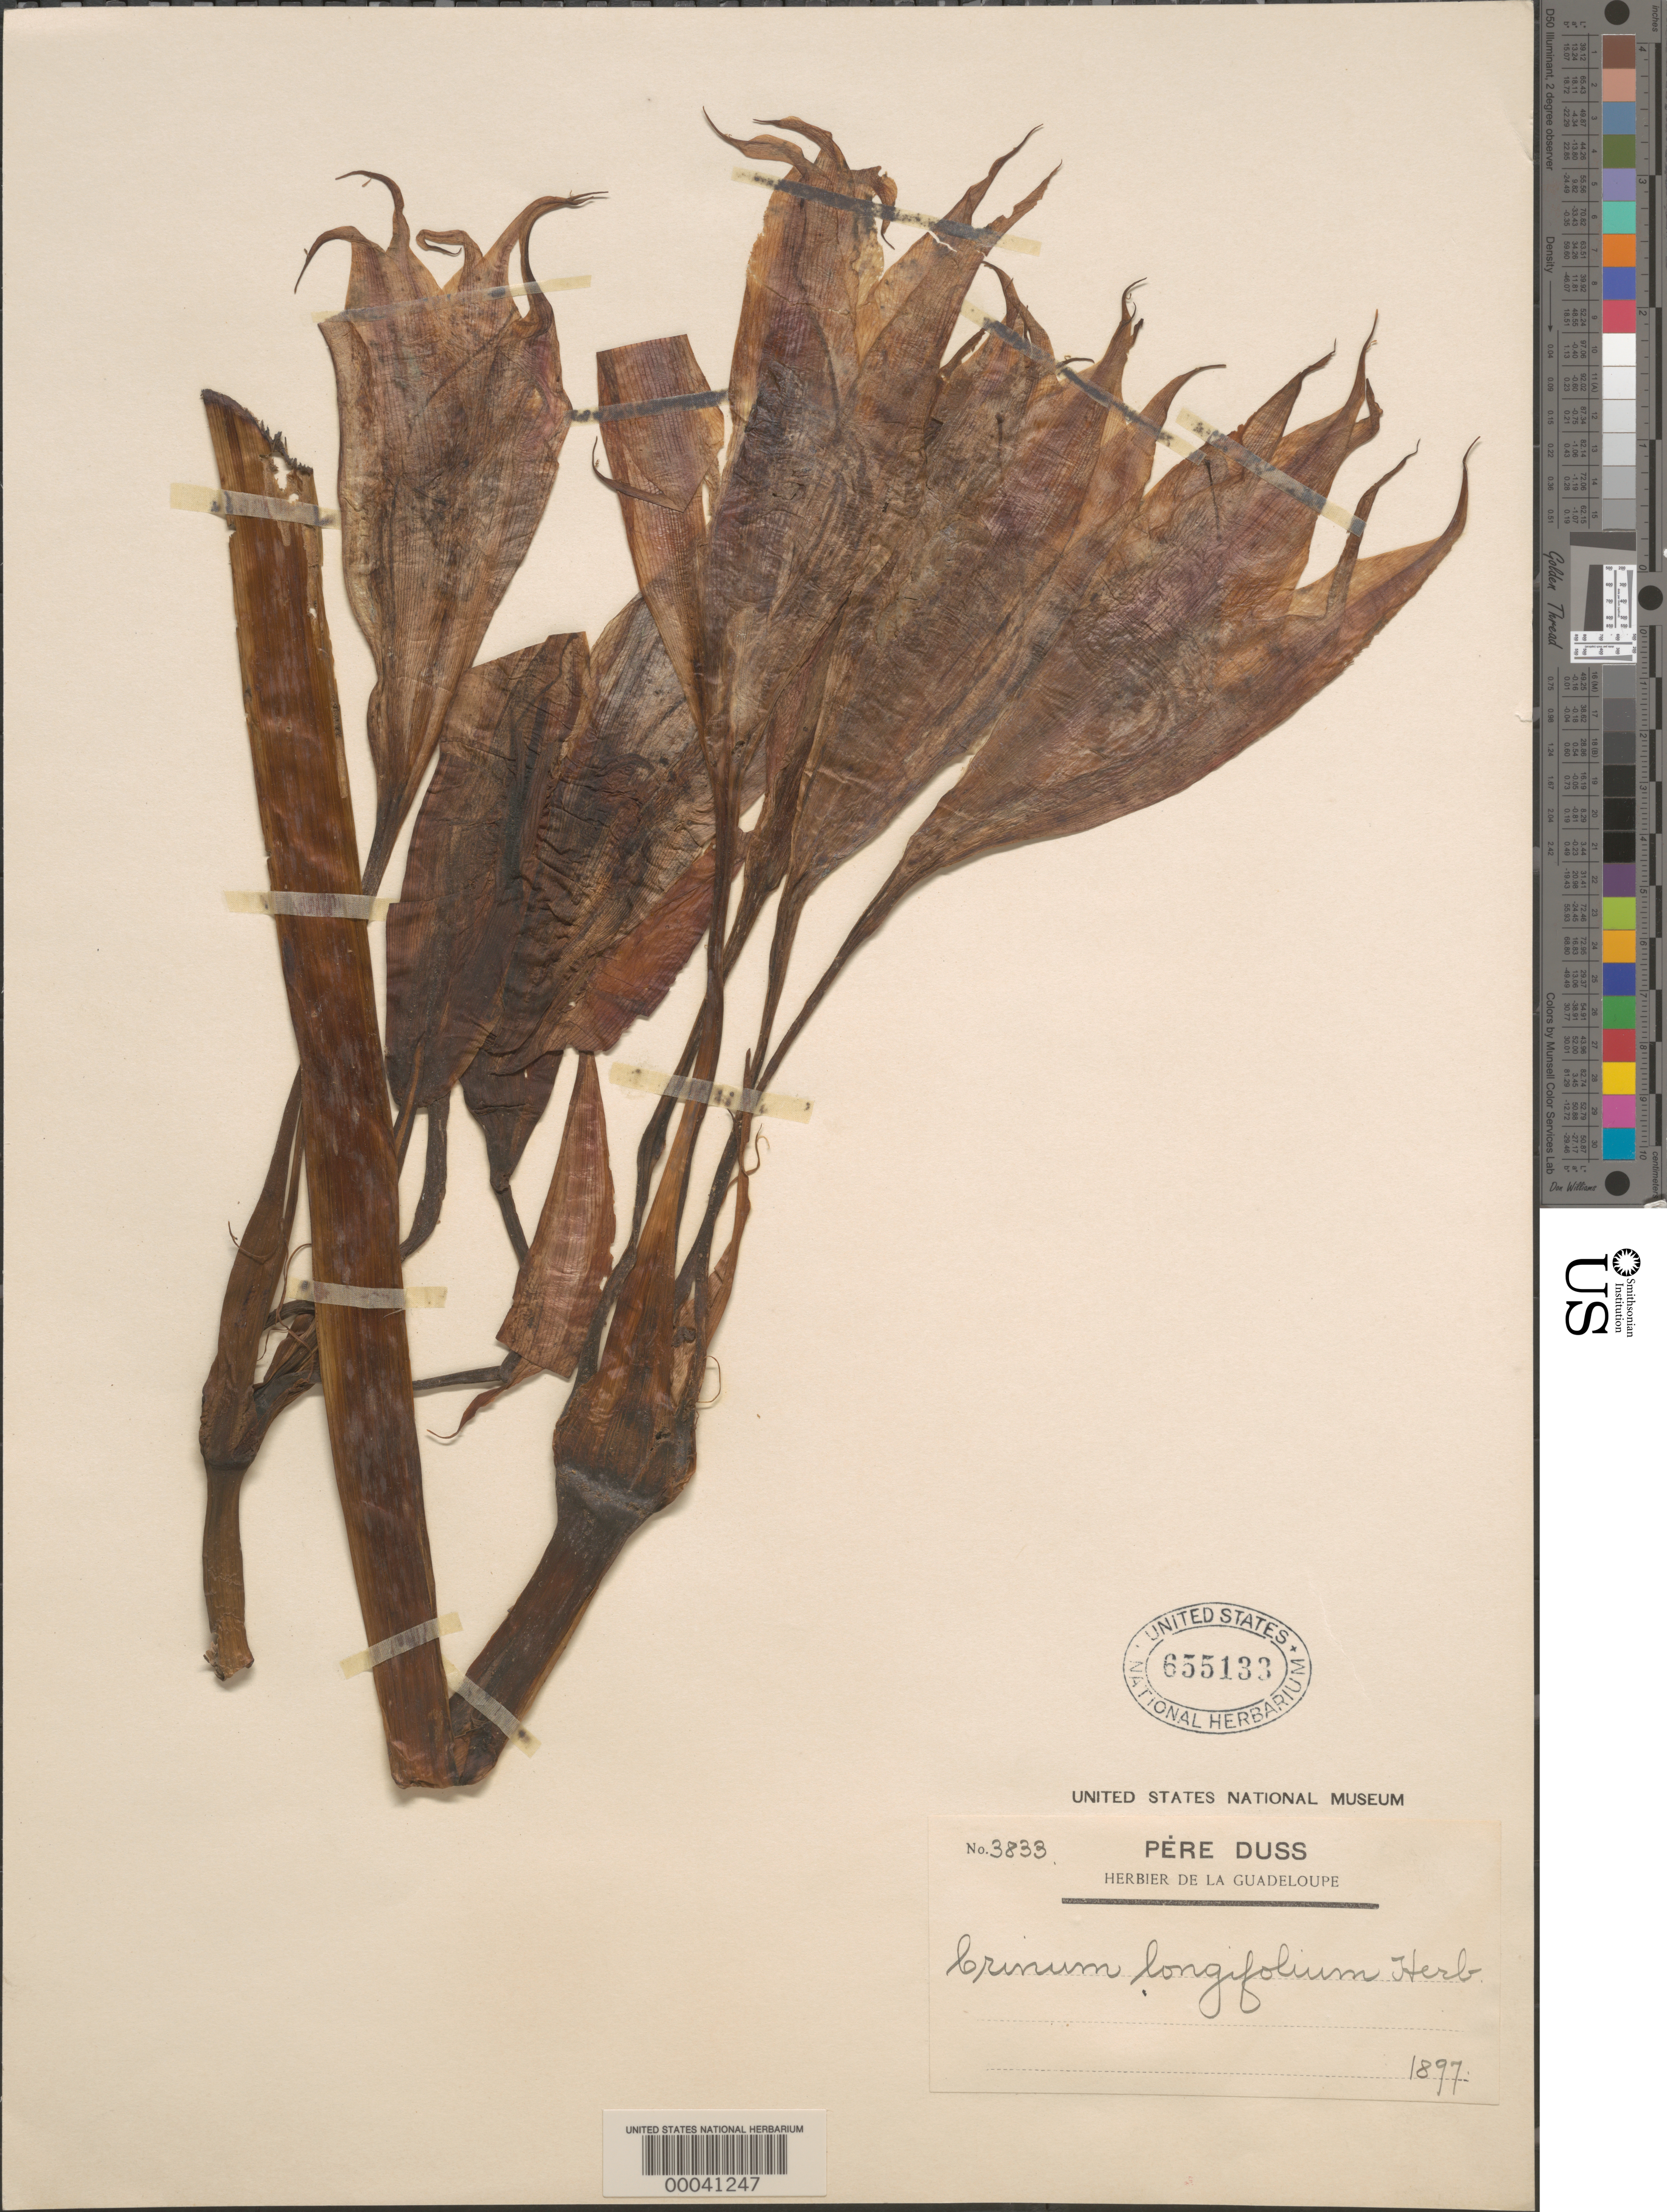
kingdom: Plantae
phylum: Tracheophyta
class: Liliopsida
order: Asparagales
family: Amaryllidaceae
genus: Crinum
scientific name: Crinum longifolium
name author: (L.) Thunb.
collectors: Père Duss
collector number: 3833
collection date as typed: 1897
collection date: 1897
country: Guadeloupe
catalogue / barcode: US 655133